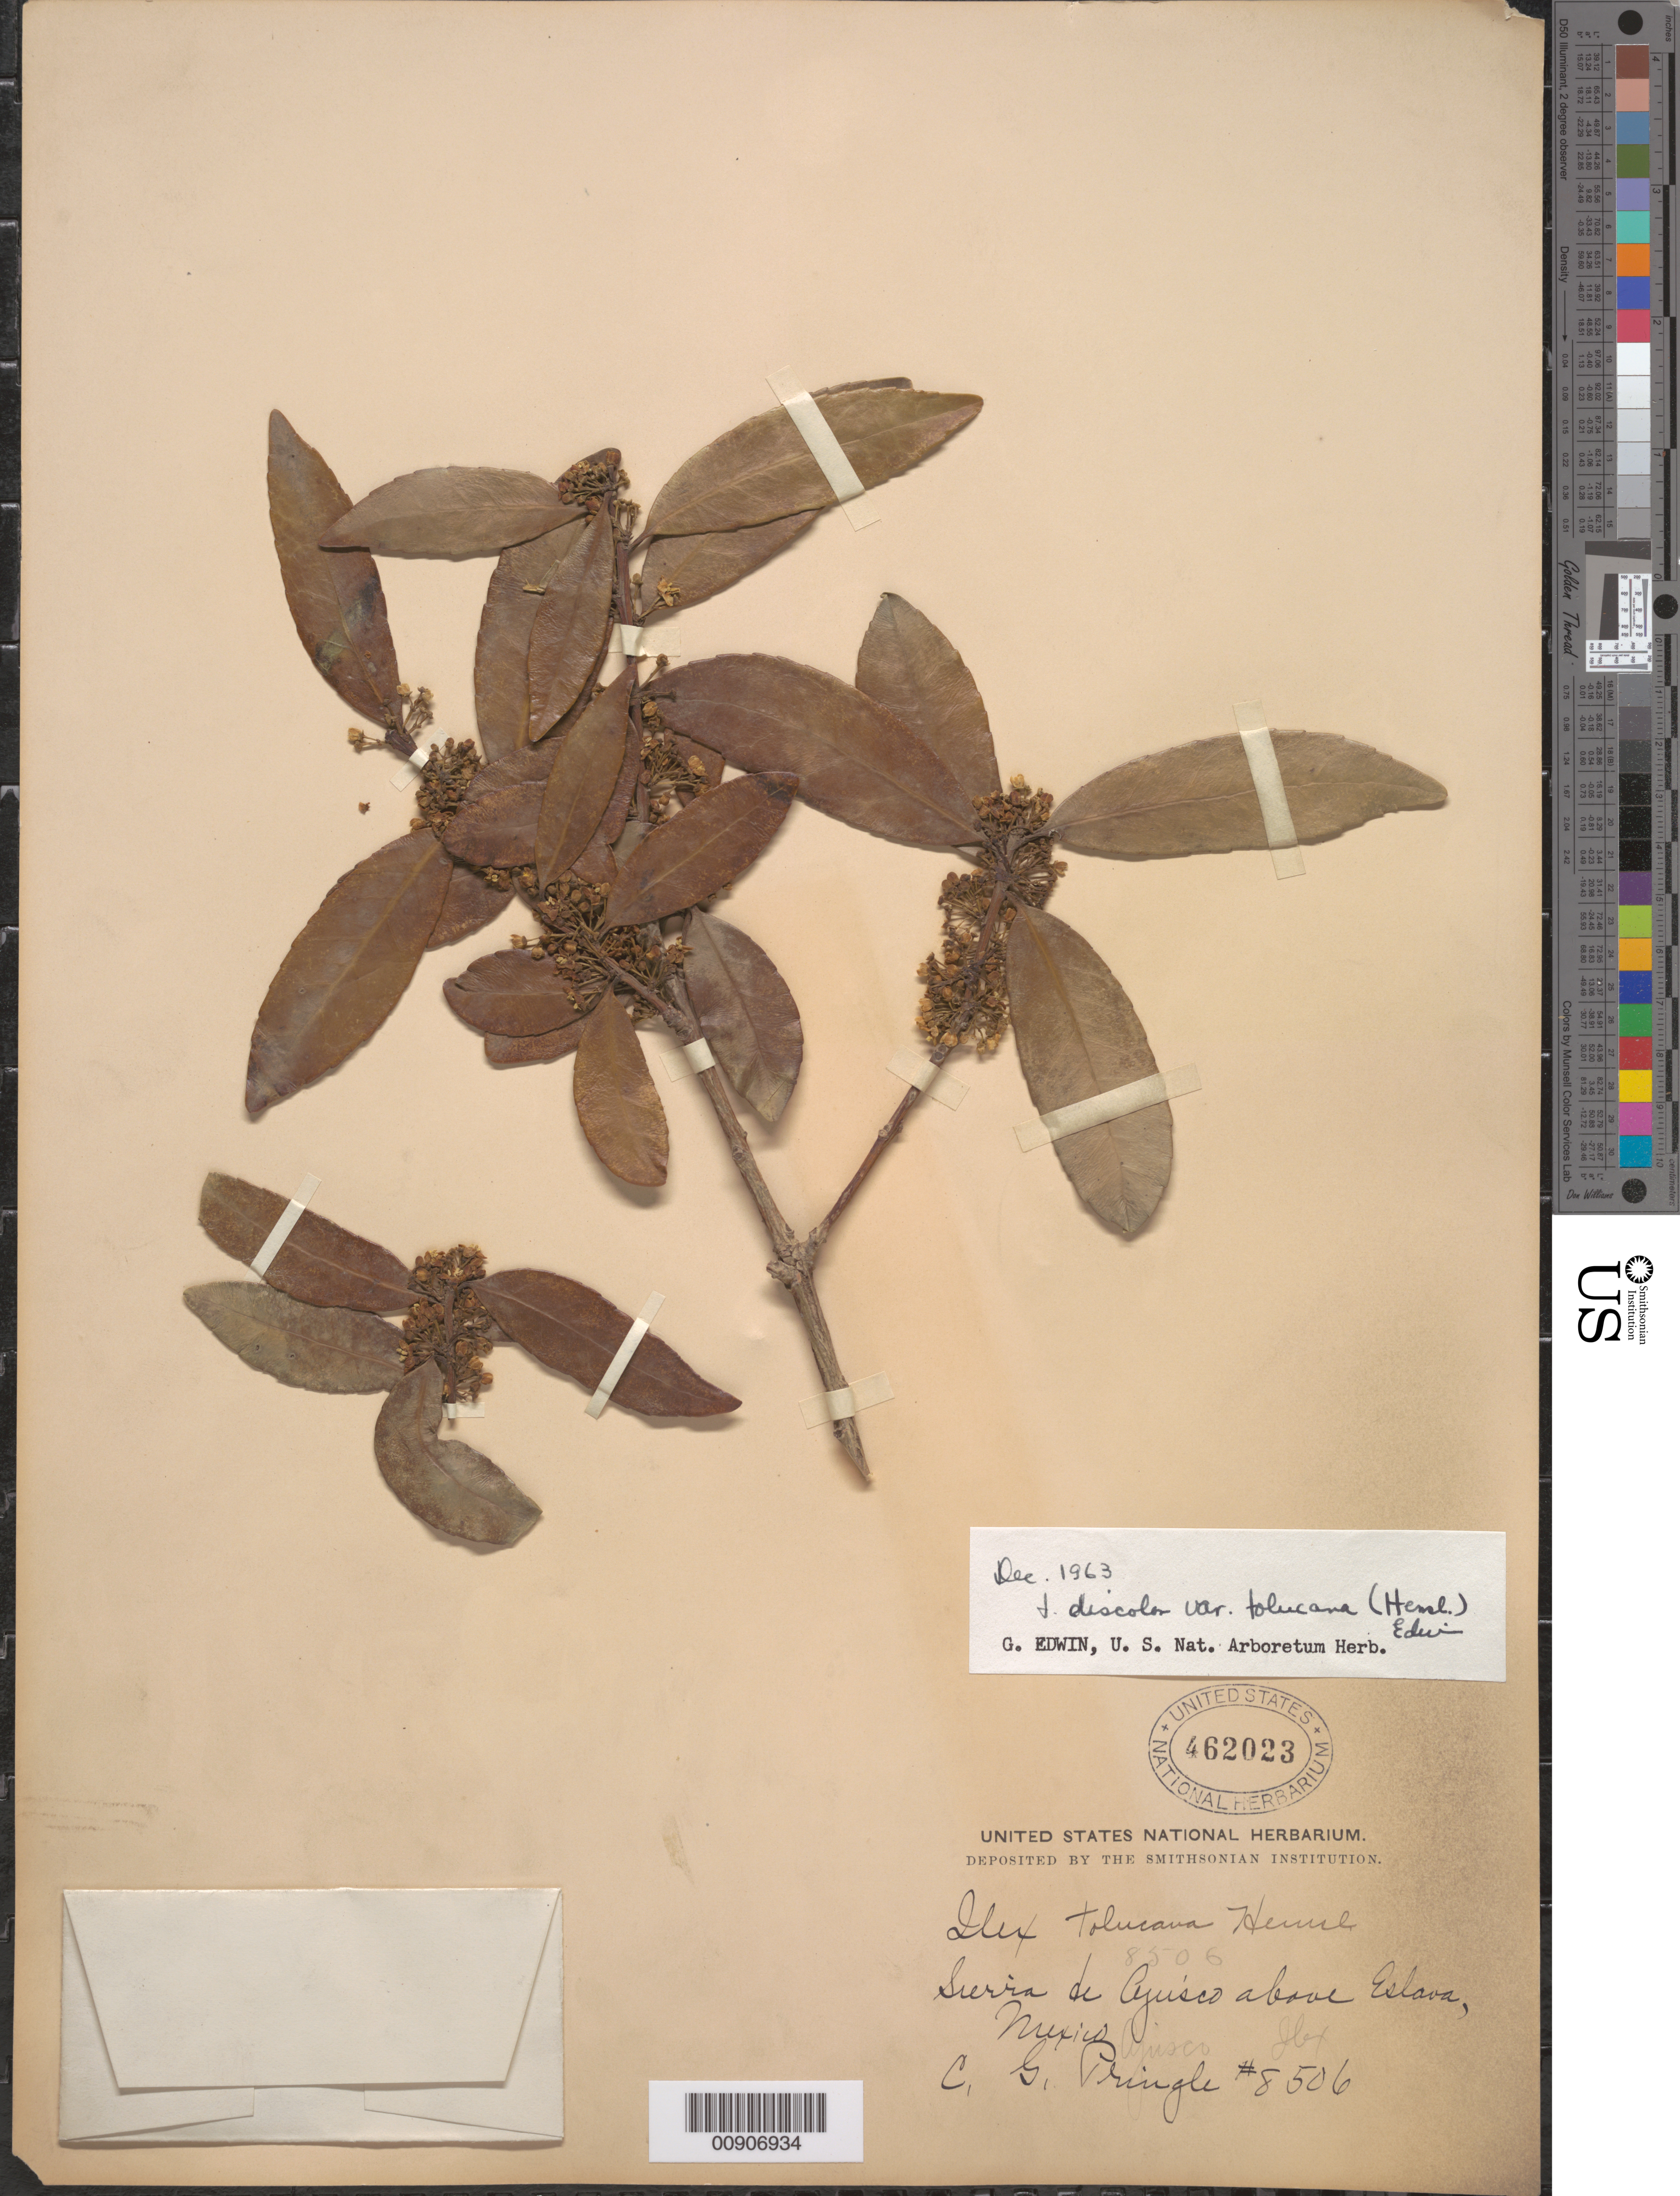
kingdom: Plantae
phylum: Tracheophyta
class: Magnoliopsida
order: Aquifoliales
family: Aquifoliaceae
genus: Ilex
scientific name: Ilex discolor var. tolucana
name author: (Hemsl.) Edwin ex J. Linares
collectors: C. G. Pringle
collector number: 8506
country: Mexico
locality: Sierra de Ajusco above Eslava.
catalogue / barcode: US 462023